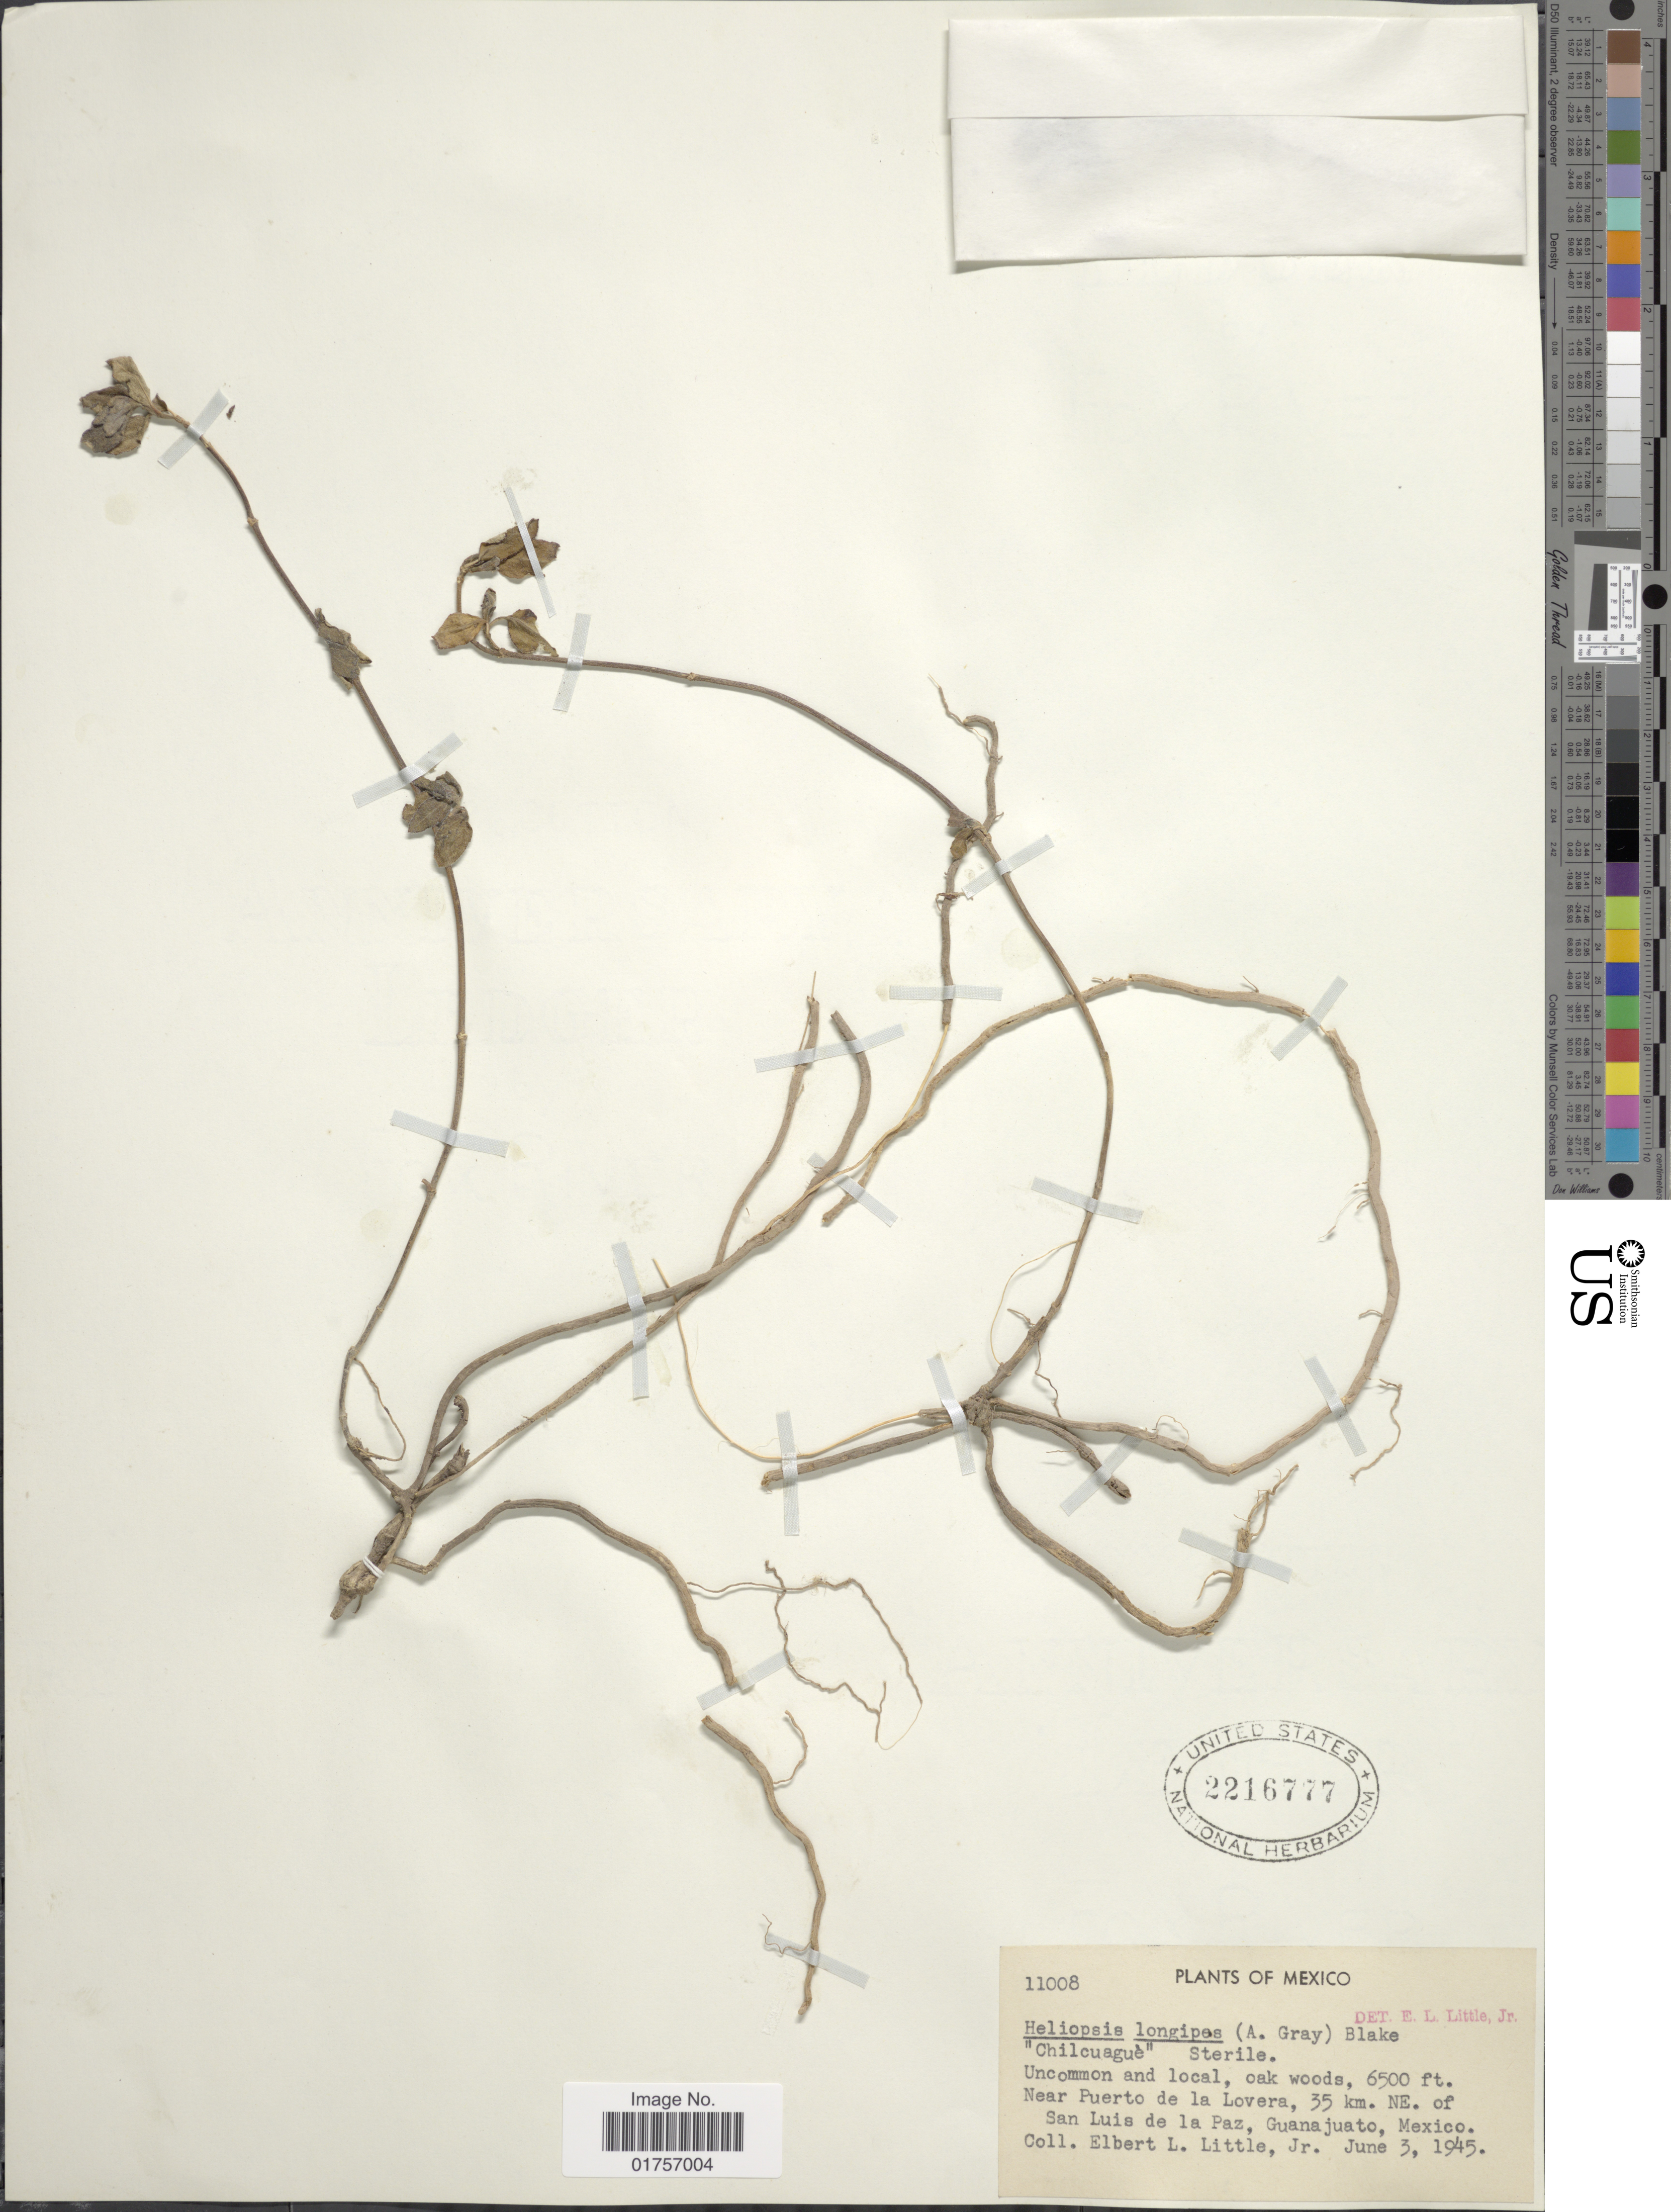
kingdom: Plantae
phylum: Tracheophyta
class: Magnoliopsida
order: Asterales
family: Asteraceae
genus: Heliopsis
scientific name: Heliopsis longipes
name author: (A. Gray) S.F. Blake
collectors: E. L. Little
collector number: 11008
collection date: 1945-06-03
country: Mexico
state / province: Guanajuato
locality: Near Puerto de la Lovera, 35 km. NE. of San Luis de la Paz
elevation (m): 1981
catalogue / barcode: US 2216777